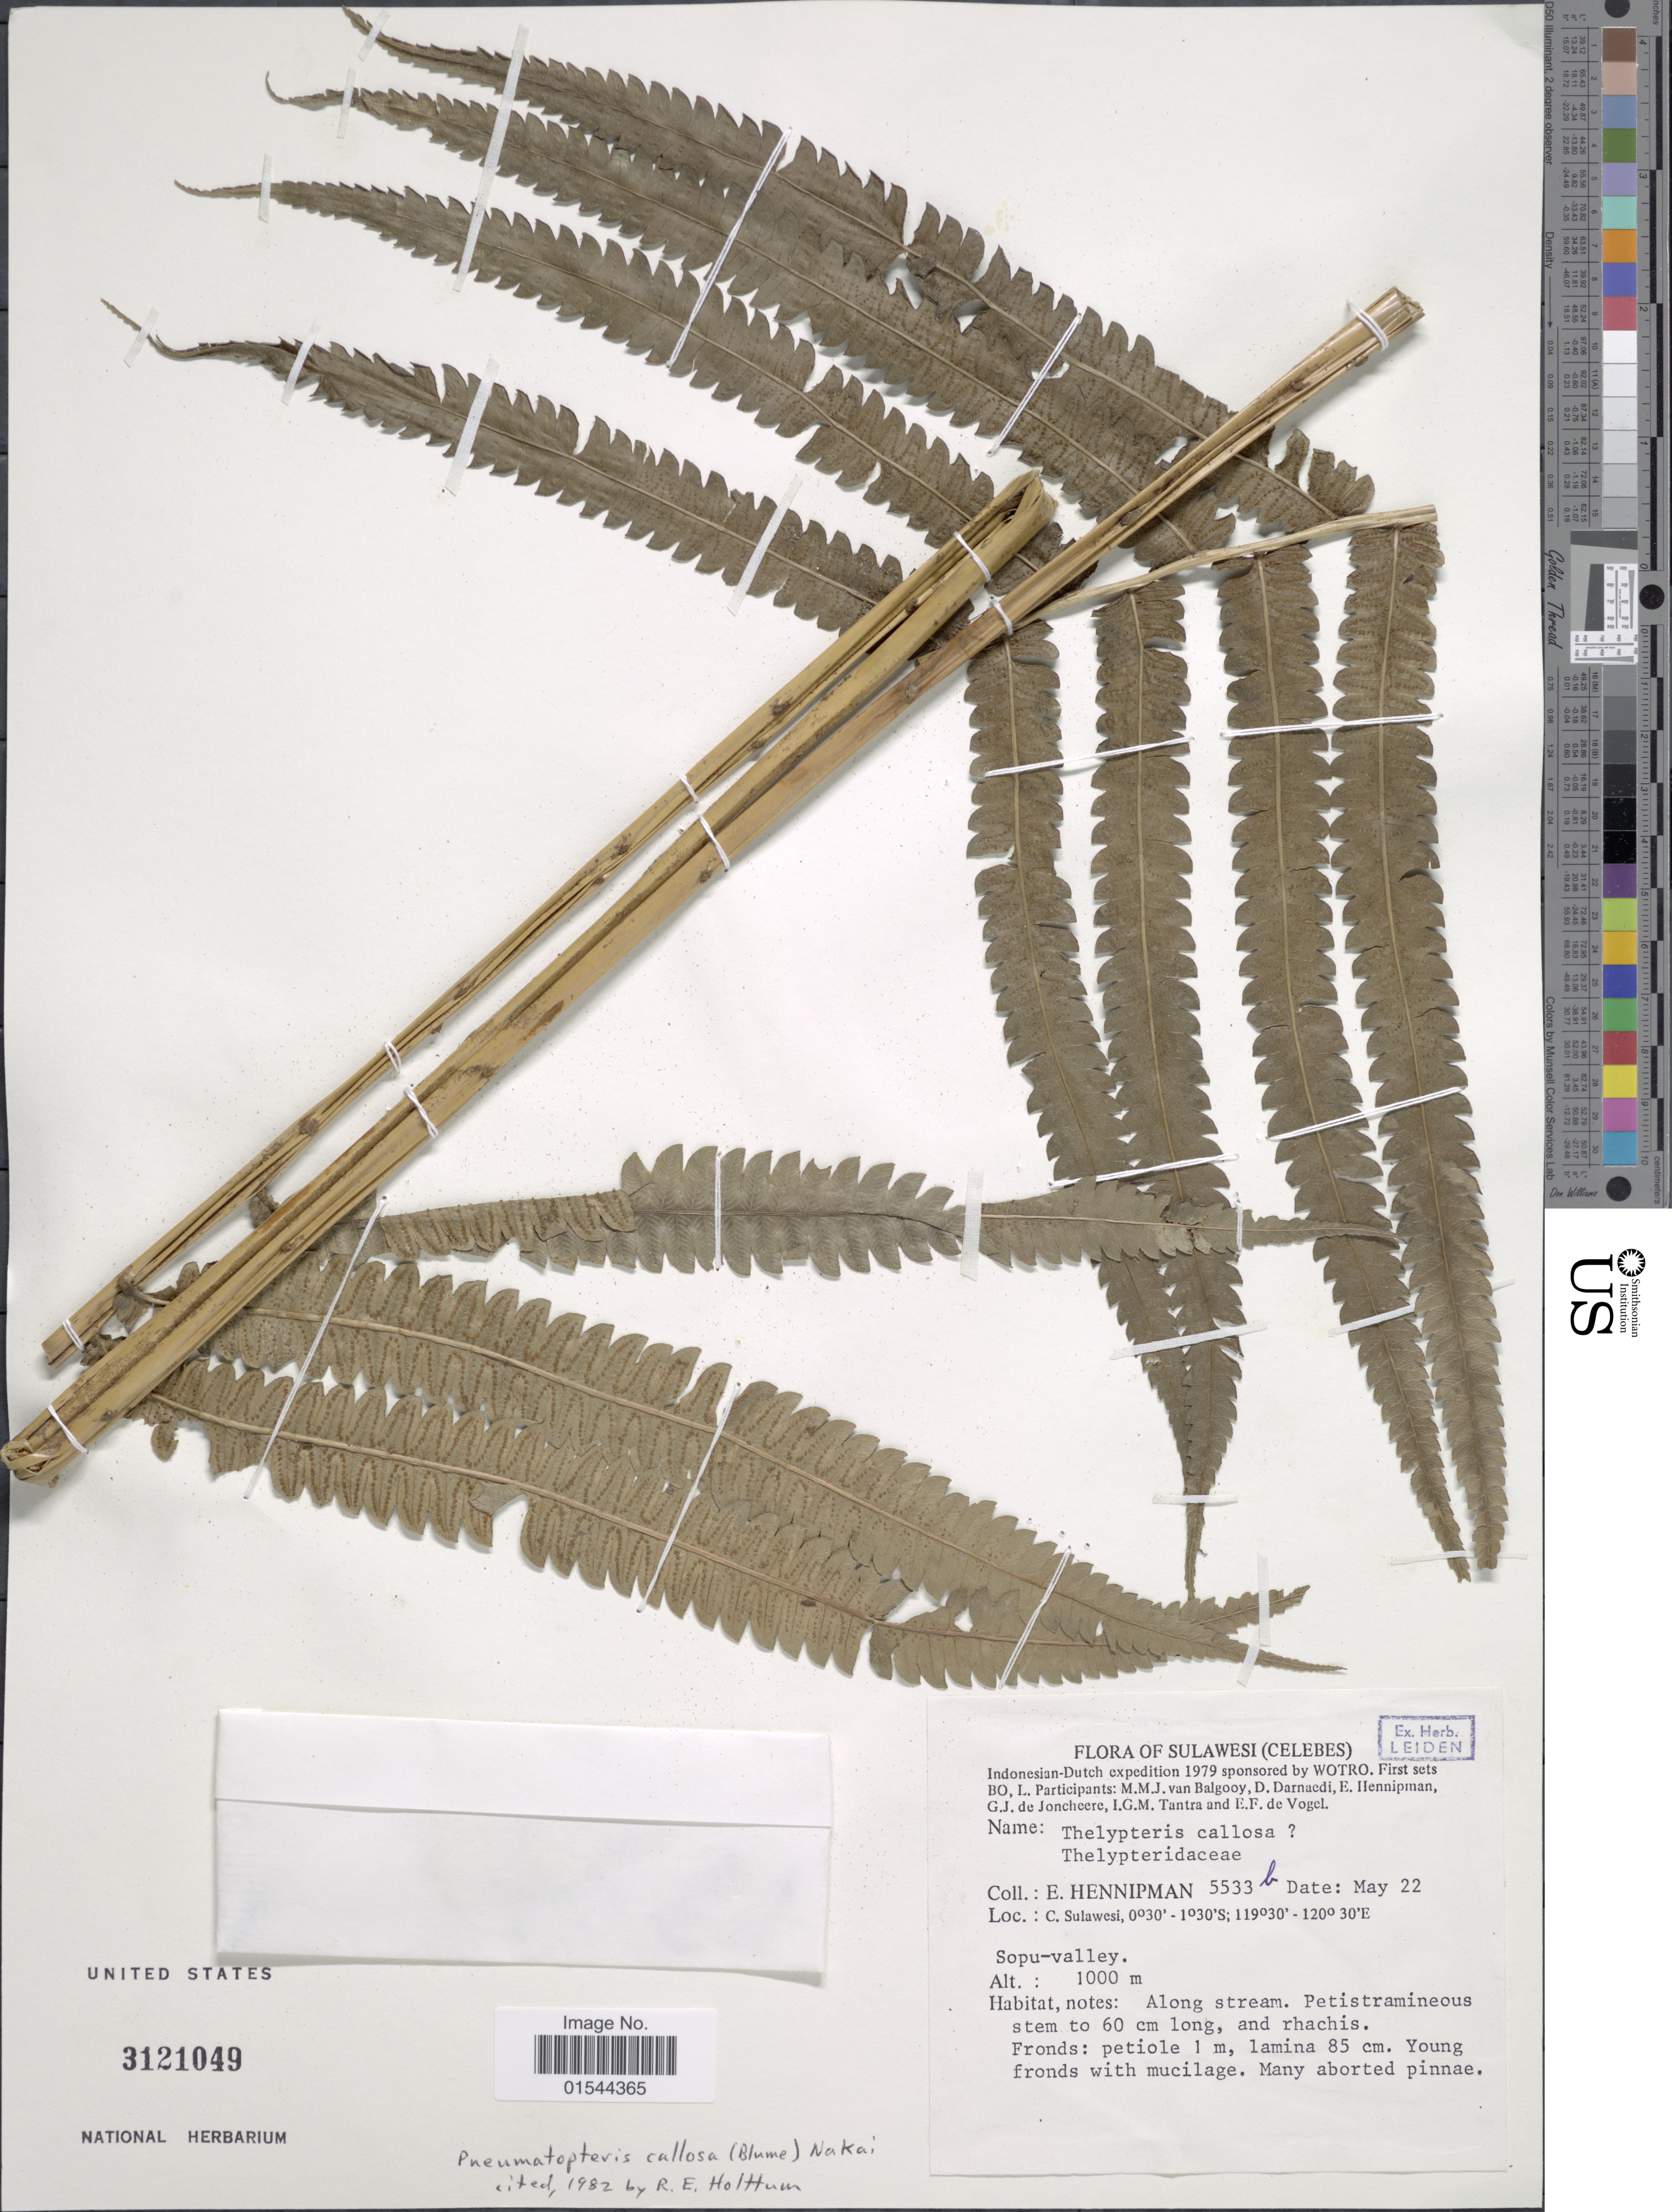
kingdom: Plantae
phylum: Tracheophyta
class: Polypodiopsida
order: Polypodiales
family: Thelypteridaceae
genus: Pneumatopteris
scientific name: Pneumatopteris callosa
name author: (Blume) Nakai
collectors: E. Hennipman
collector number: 5533b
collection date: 1979-05-22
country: Indonesia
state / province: Sulawesi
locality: Sulawesi (Celebes), C. Sulawesi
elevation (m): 1000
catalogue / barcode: US 3121049